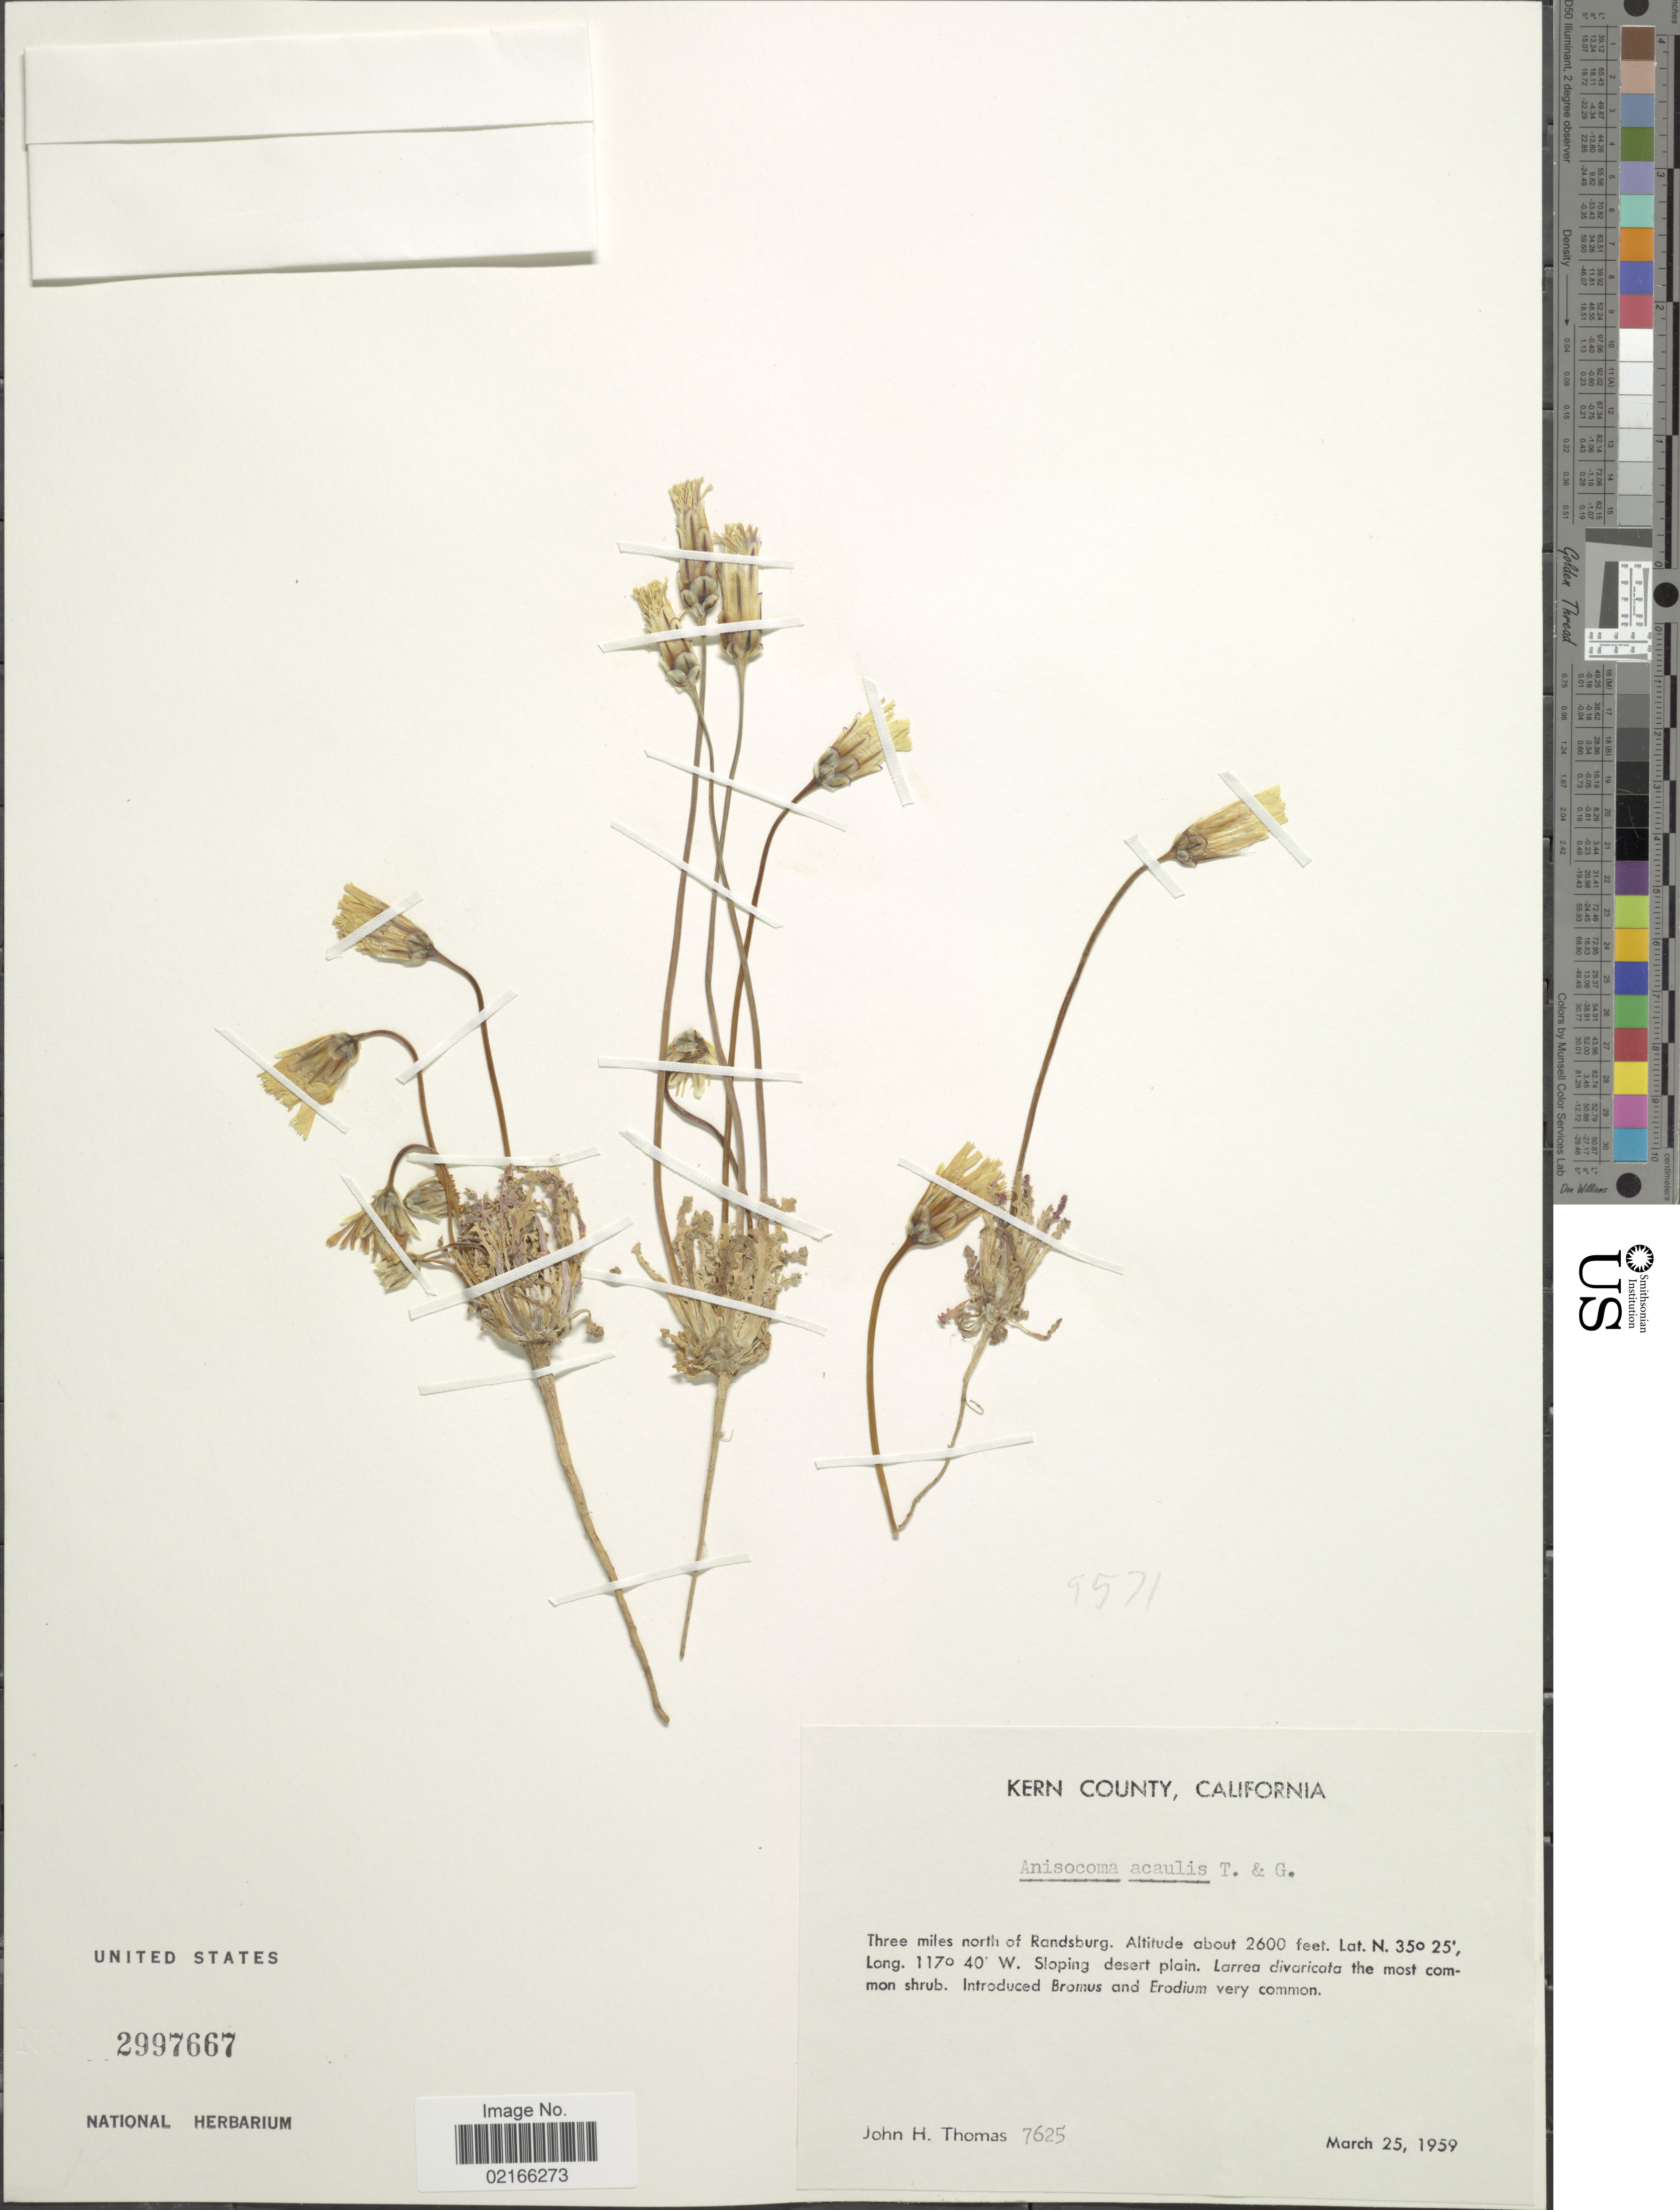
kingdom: Plantae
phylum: Tracheophyta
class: Magnoliopsida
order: Asterales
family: Asteraceae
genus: Anisocoma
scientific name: Anisocoma acaulis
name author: Torr. & A. Gray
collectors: J. H. Thomas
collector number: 7625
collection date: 1959-03-25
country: United States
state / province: California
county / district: Kern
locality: Kern County. Three miles north of Randsburg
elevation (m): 792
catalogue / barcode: US 2997667